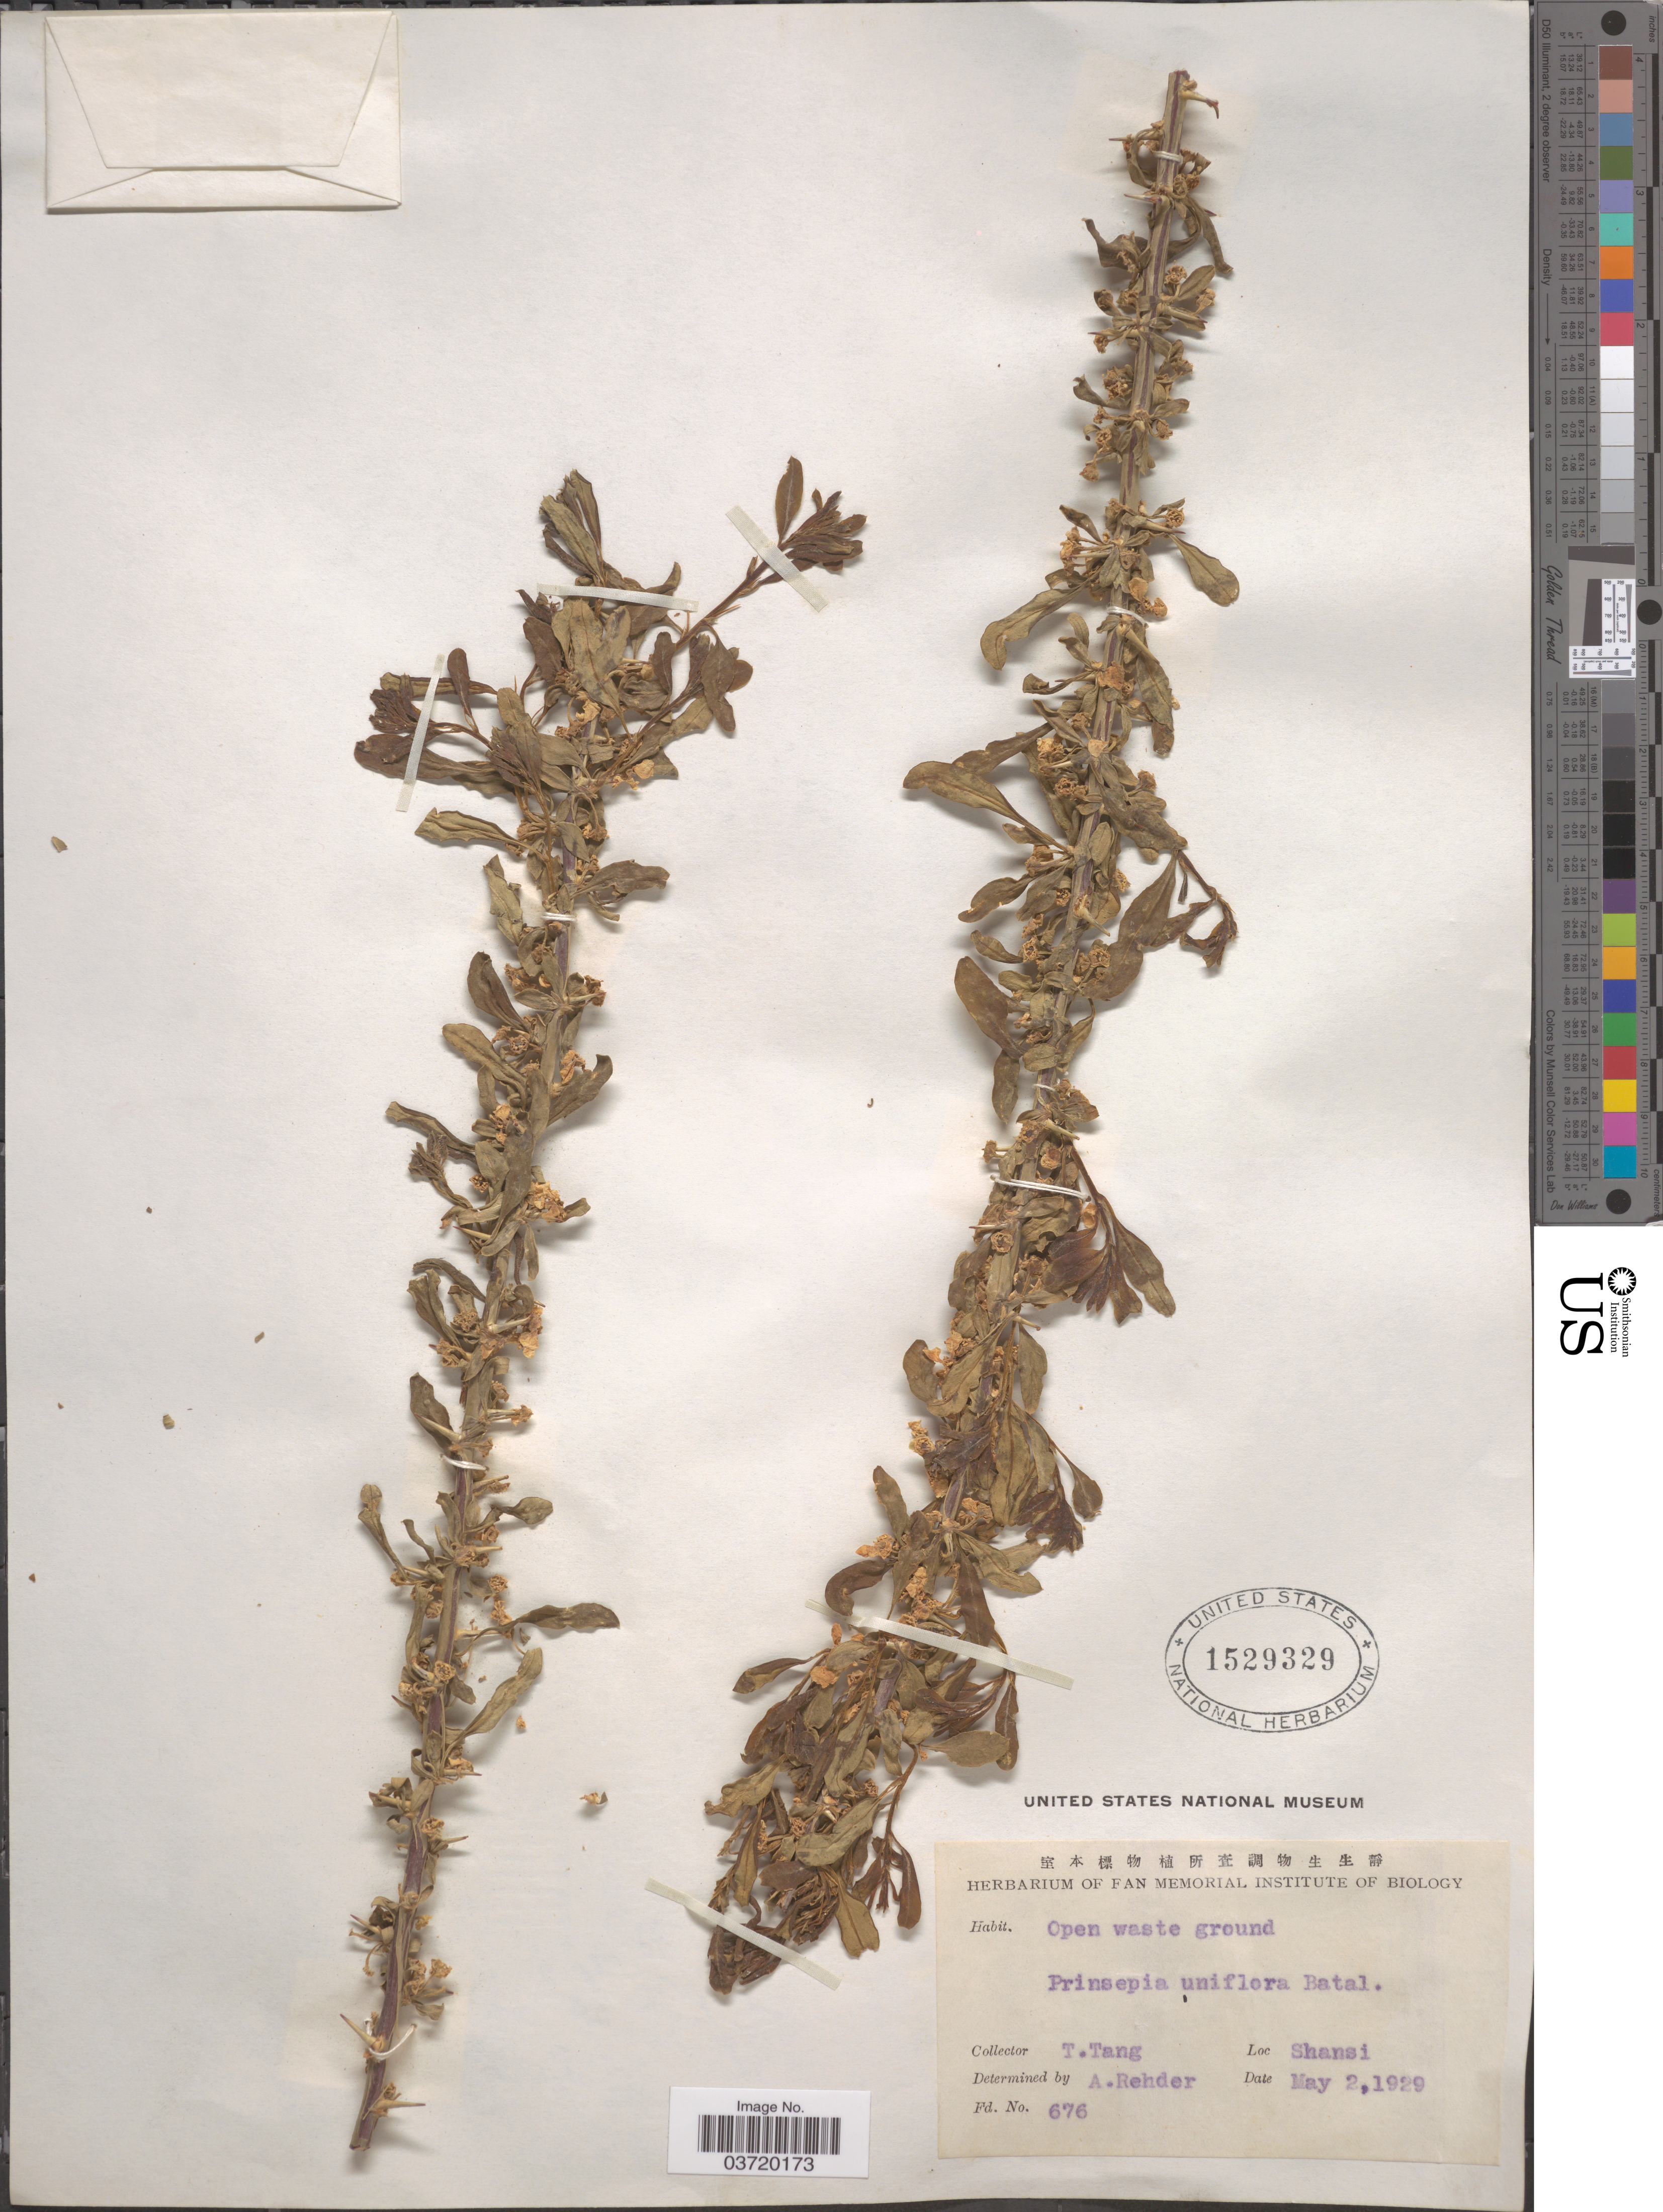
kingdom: Plantae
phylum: Tracheophyta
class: Magnoliopsida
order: Rosales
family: Rosaceae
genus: Prinsepia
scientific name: Prinsepia uniflora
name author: Batalin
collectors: T. Tang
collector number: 676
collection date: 1929-05-02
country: China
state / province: Shanxi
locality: Shansi.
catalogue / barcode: US 1529329